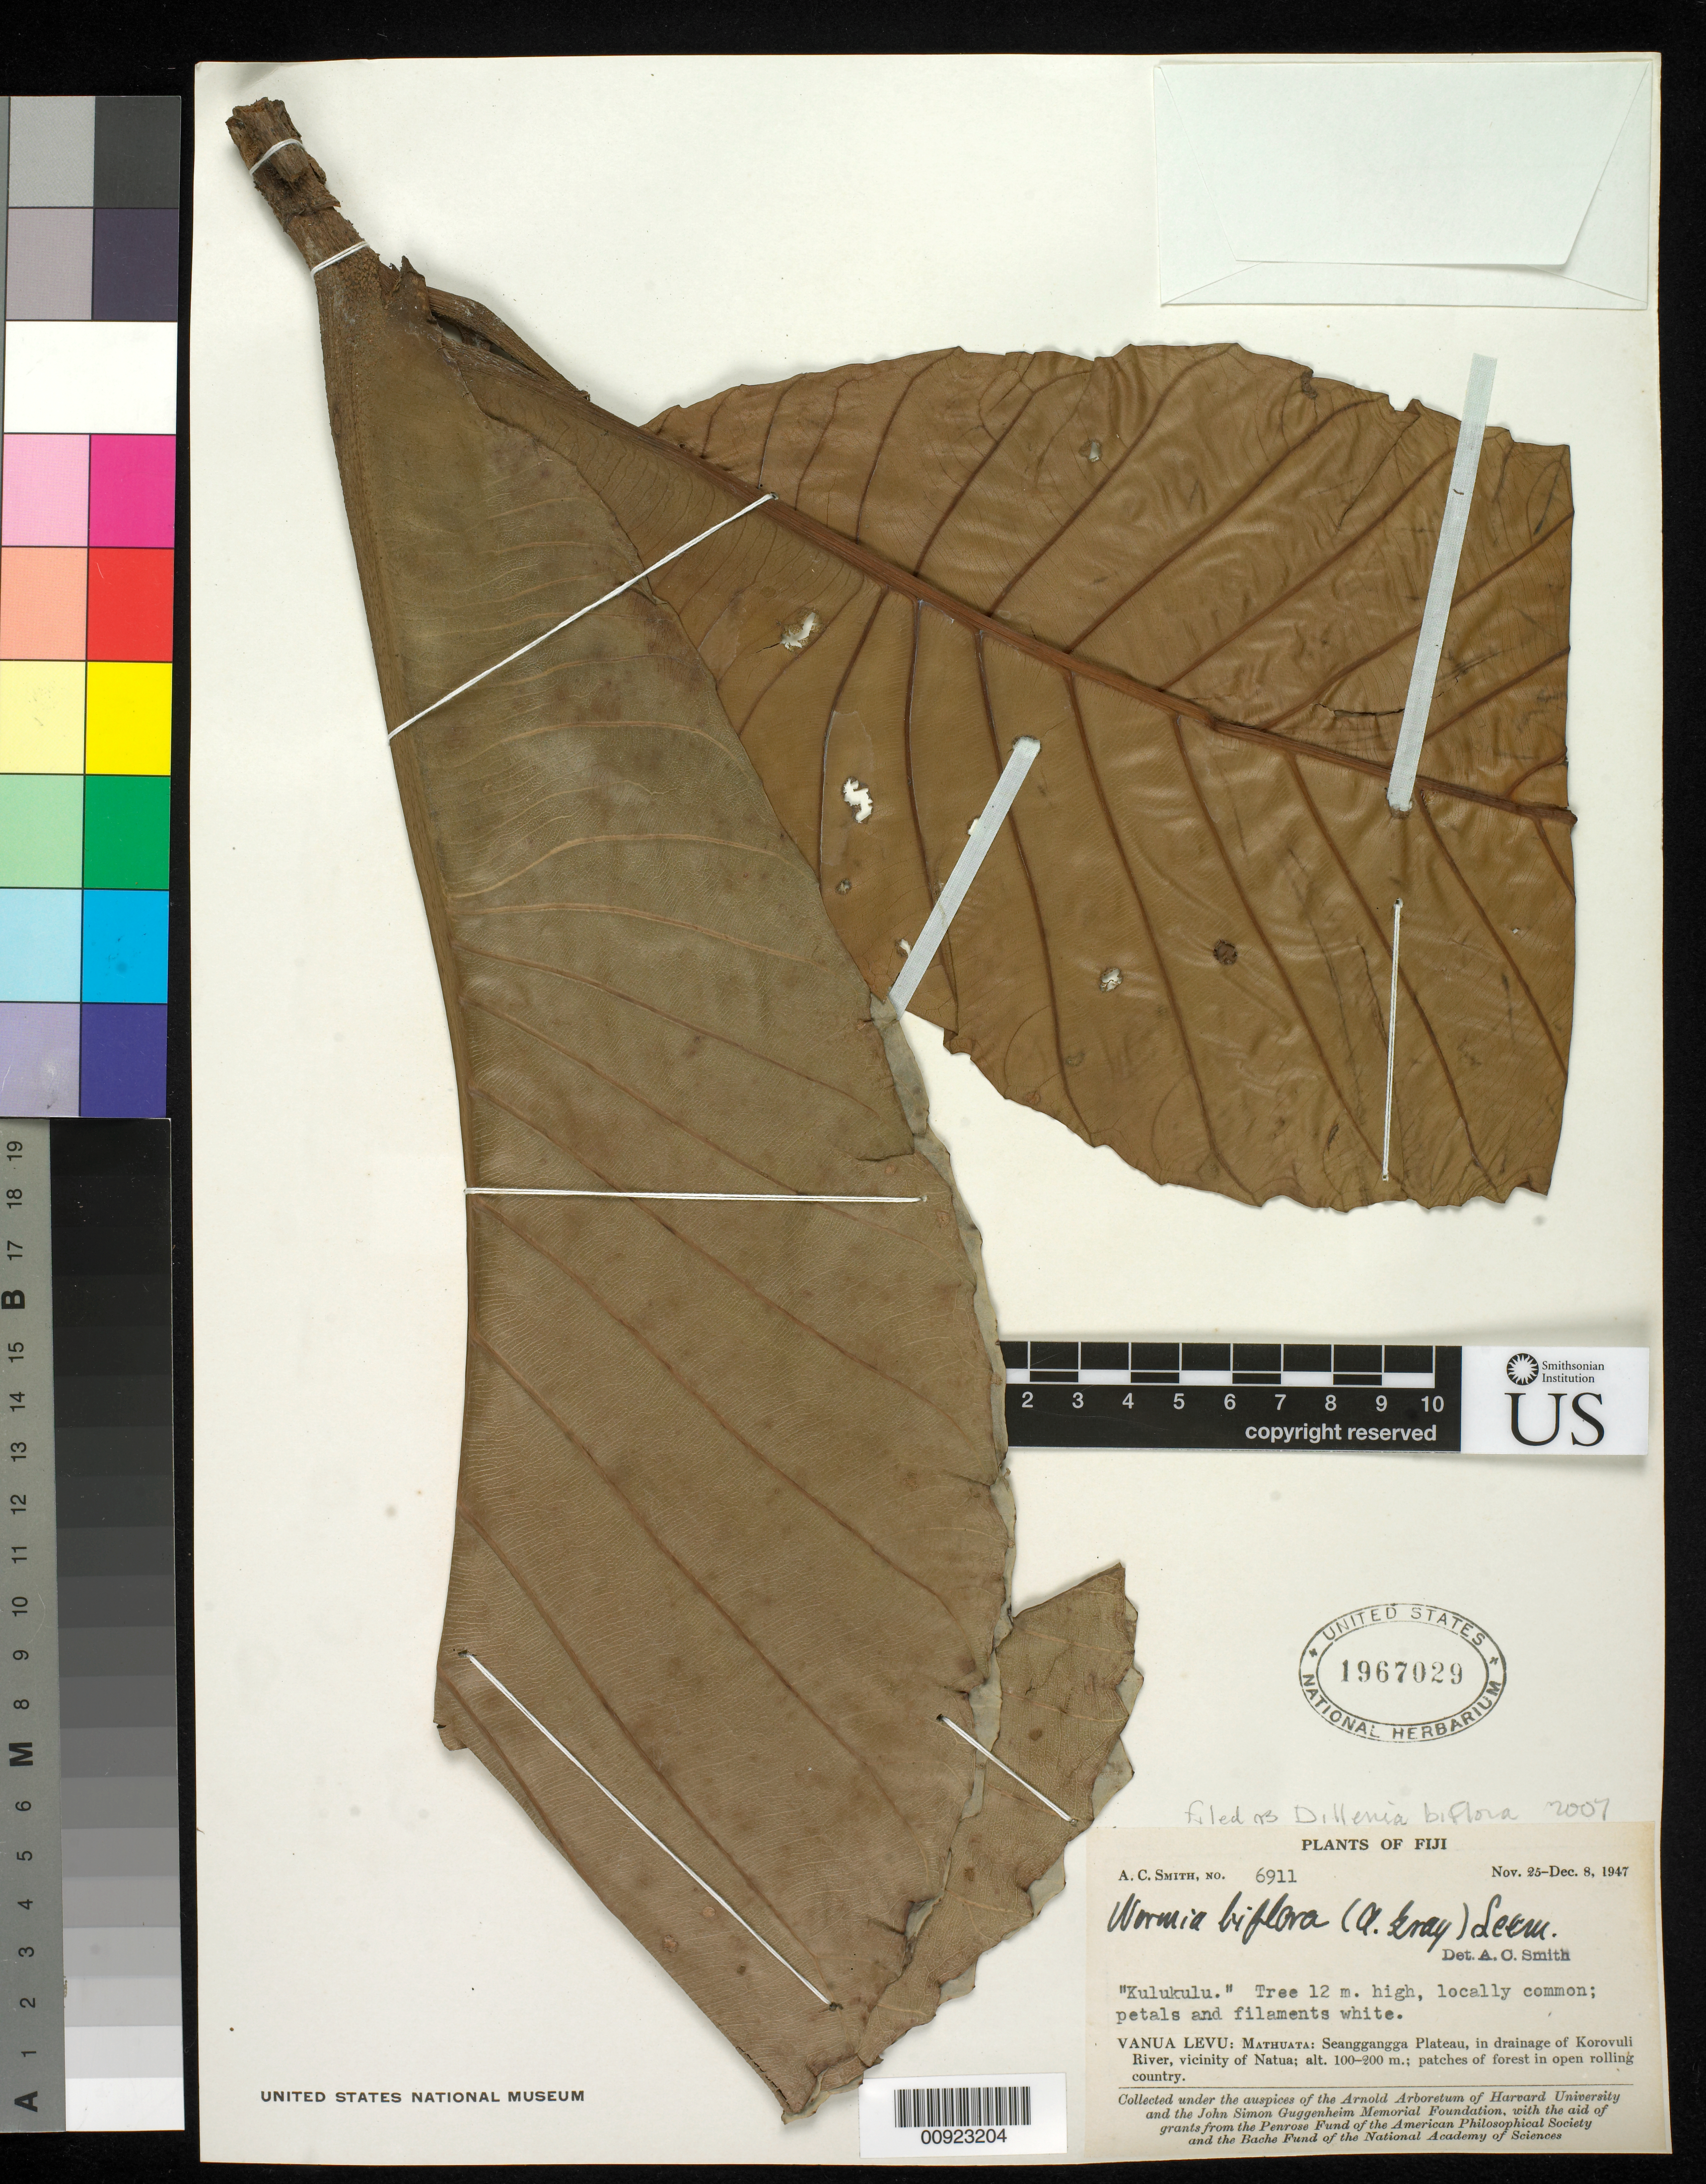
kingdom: Plantae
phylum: Tracheophyta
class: Magnoliopsida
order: Dilleniales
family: Dilleniaceae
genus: Dillenia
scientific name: Dillenia biflora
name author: (A. Gray) Martelli ex Guill.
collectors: C. A. Smith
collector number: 6911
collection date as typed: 25 Nov 1947 to 08 Dec 1947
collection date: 1947-11-25/1947-12-08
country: Fiji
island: Macuata-i-wai [Mathuata-i-wai]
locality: Mathuata: Seanggangga Plateau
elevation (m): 100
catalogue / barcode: US 1967029